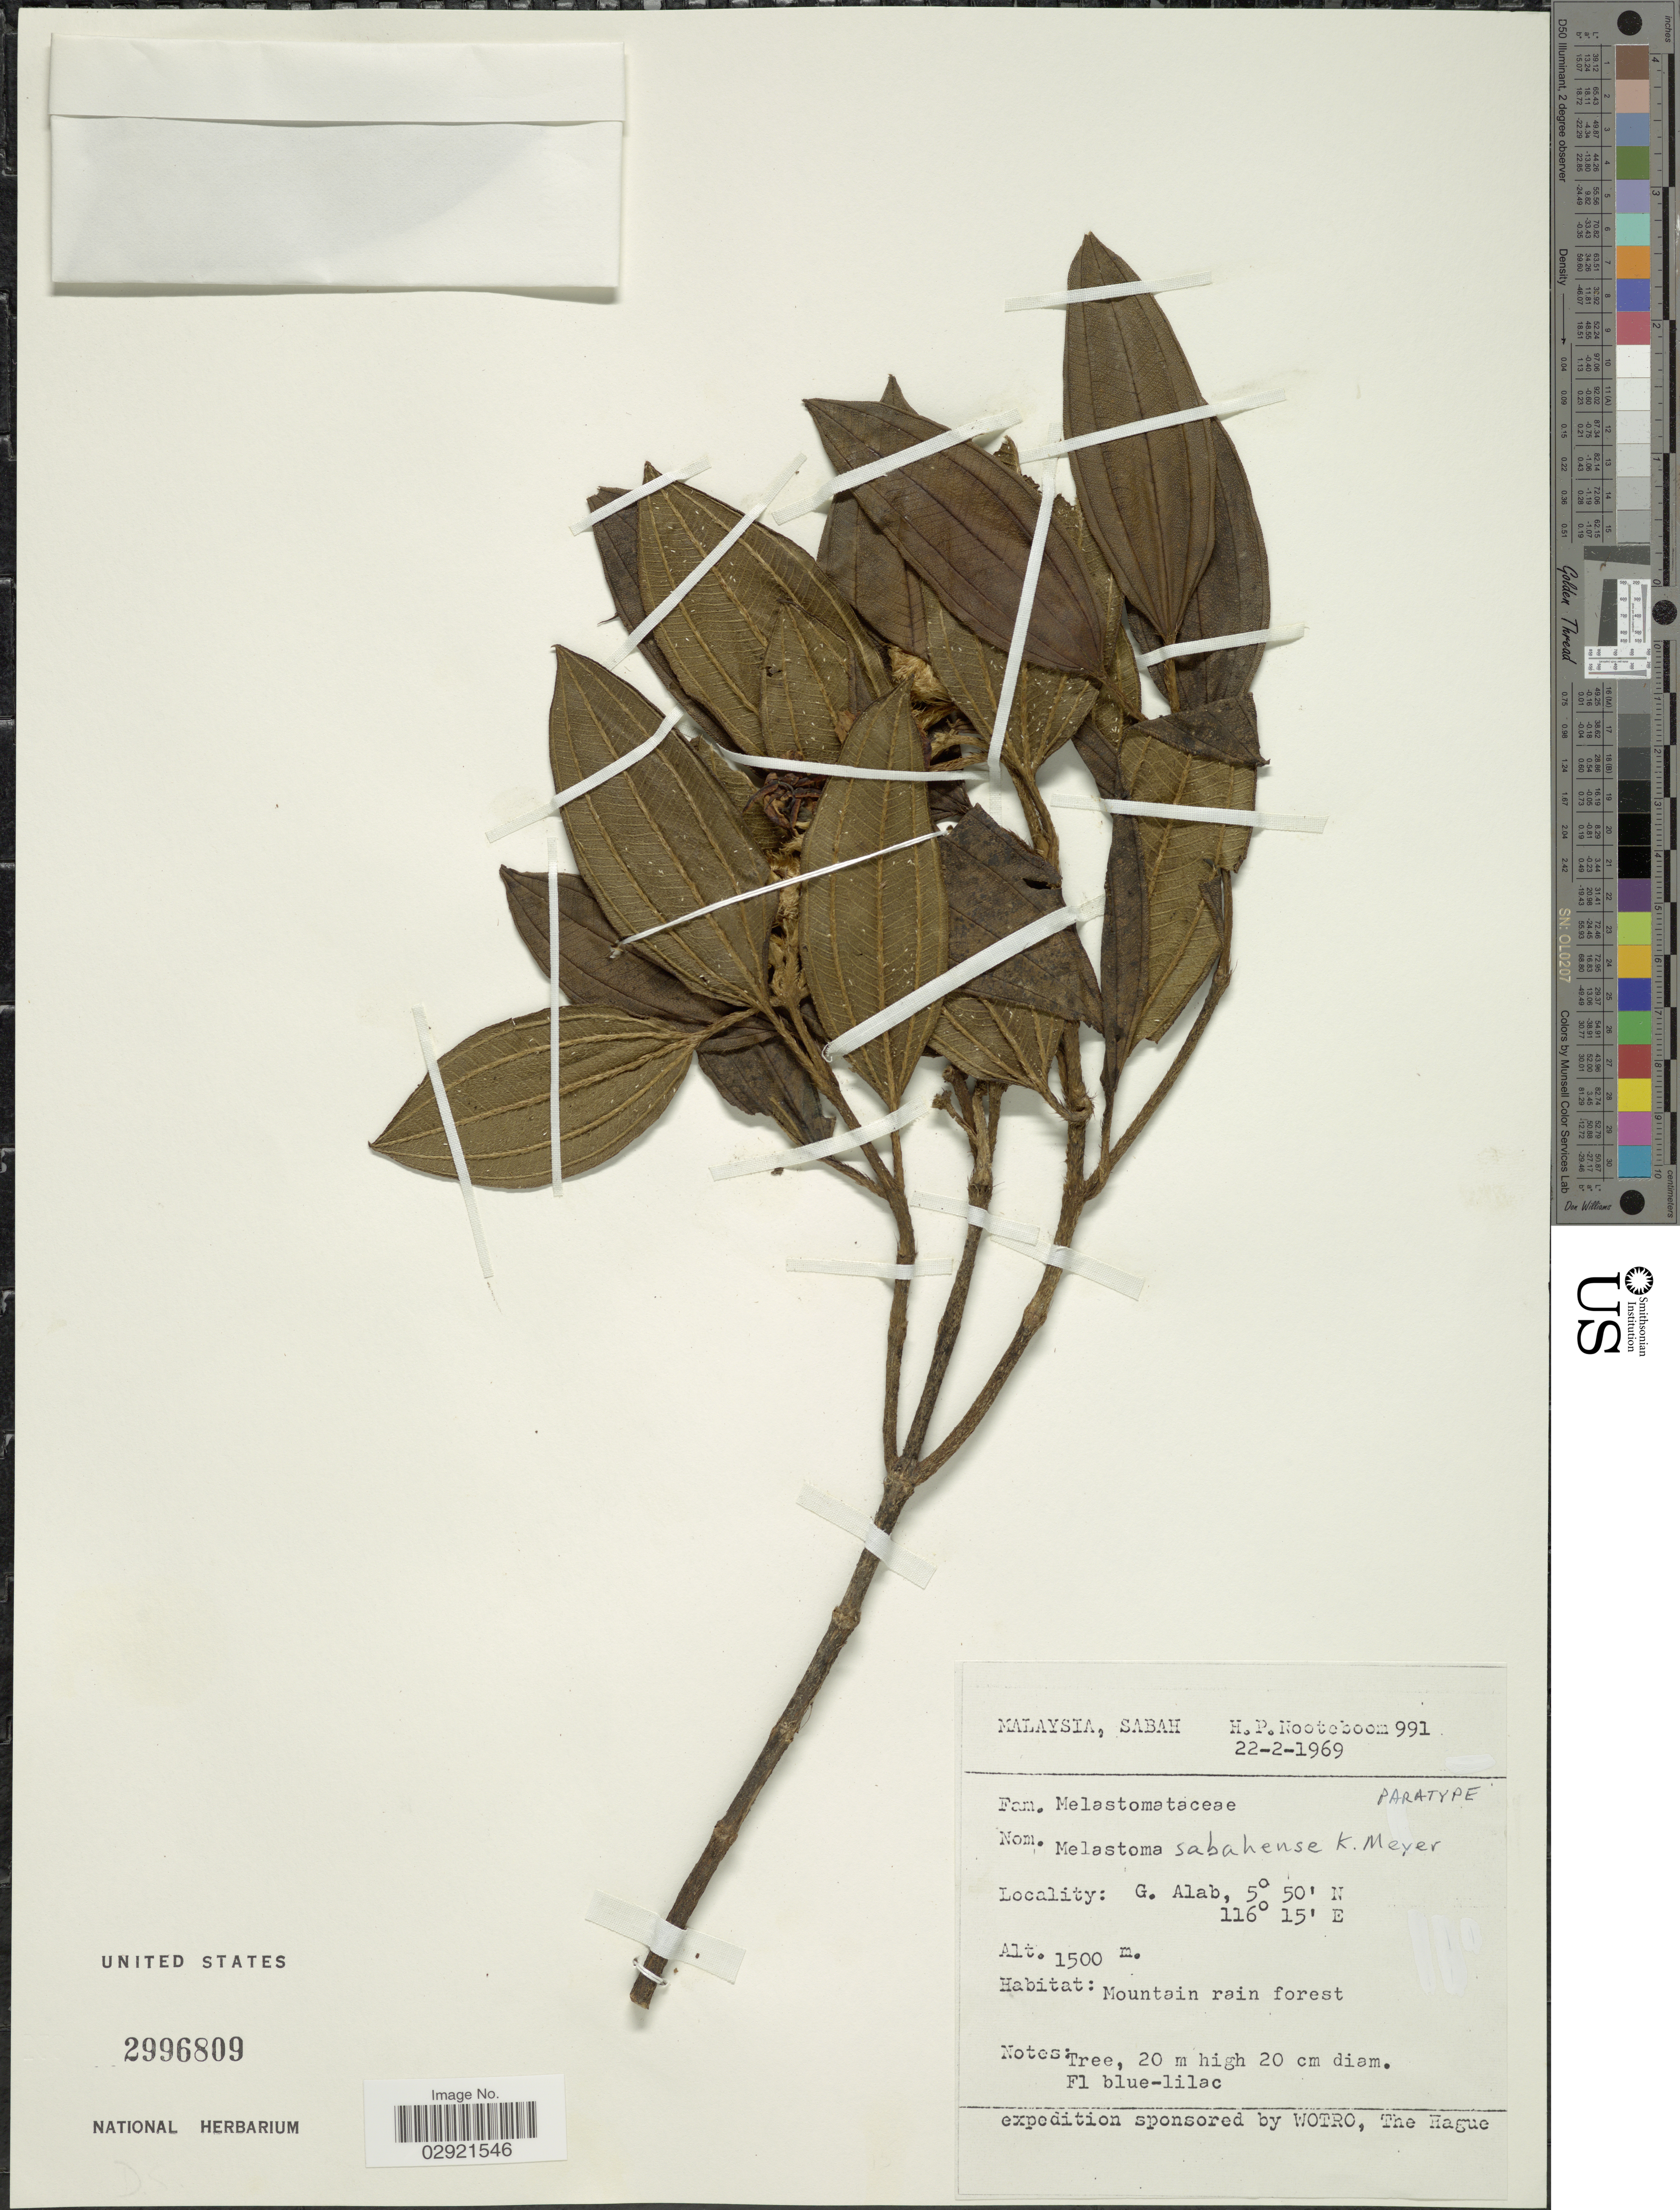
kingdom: Plantae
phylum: Tracheophyta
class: Magnoliopsida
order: Myrtales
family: Melastomataceae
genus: Melastoma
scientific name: Melastoma sabahense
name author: Karst.Mey.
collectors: H. P. Nooteboom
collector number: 991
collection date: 1969-02-22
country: Malaysia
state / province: Sabah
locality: G. Alab.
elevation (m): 1500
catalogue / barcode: US 2996809